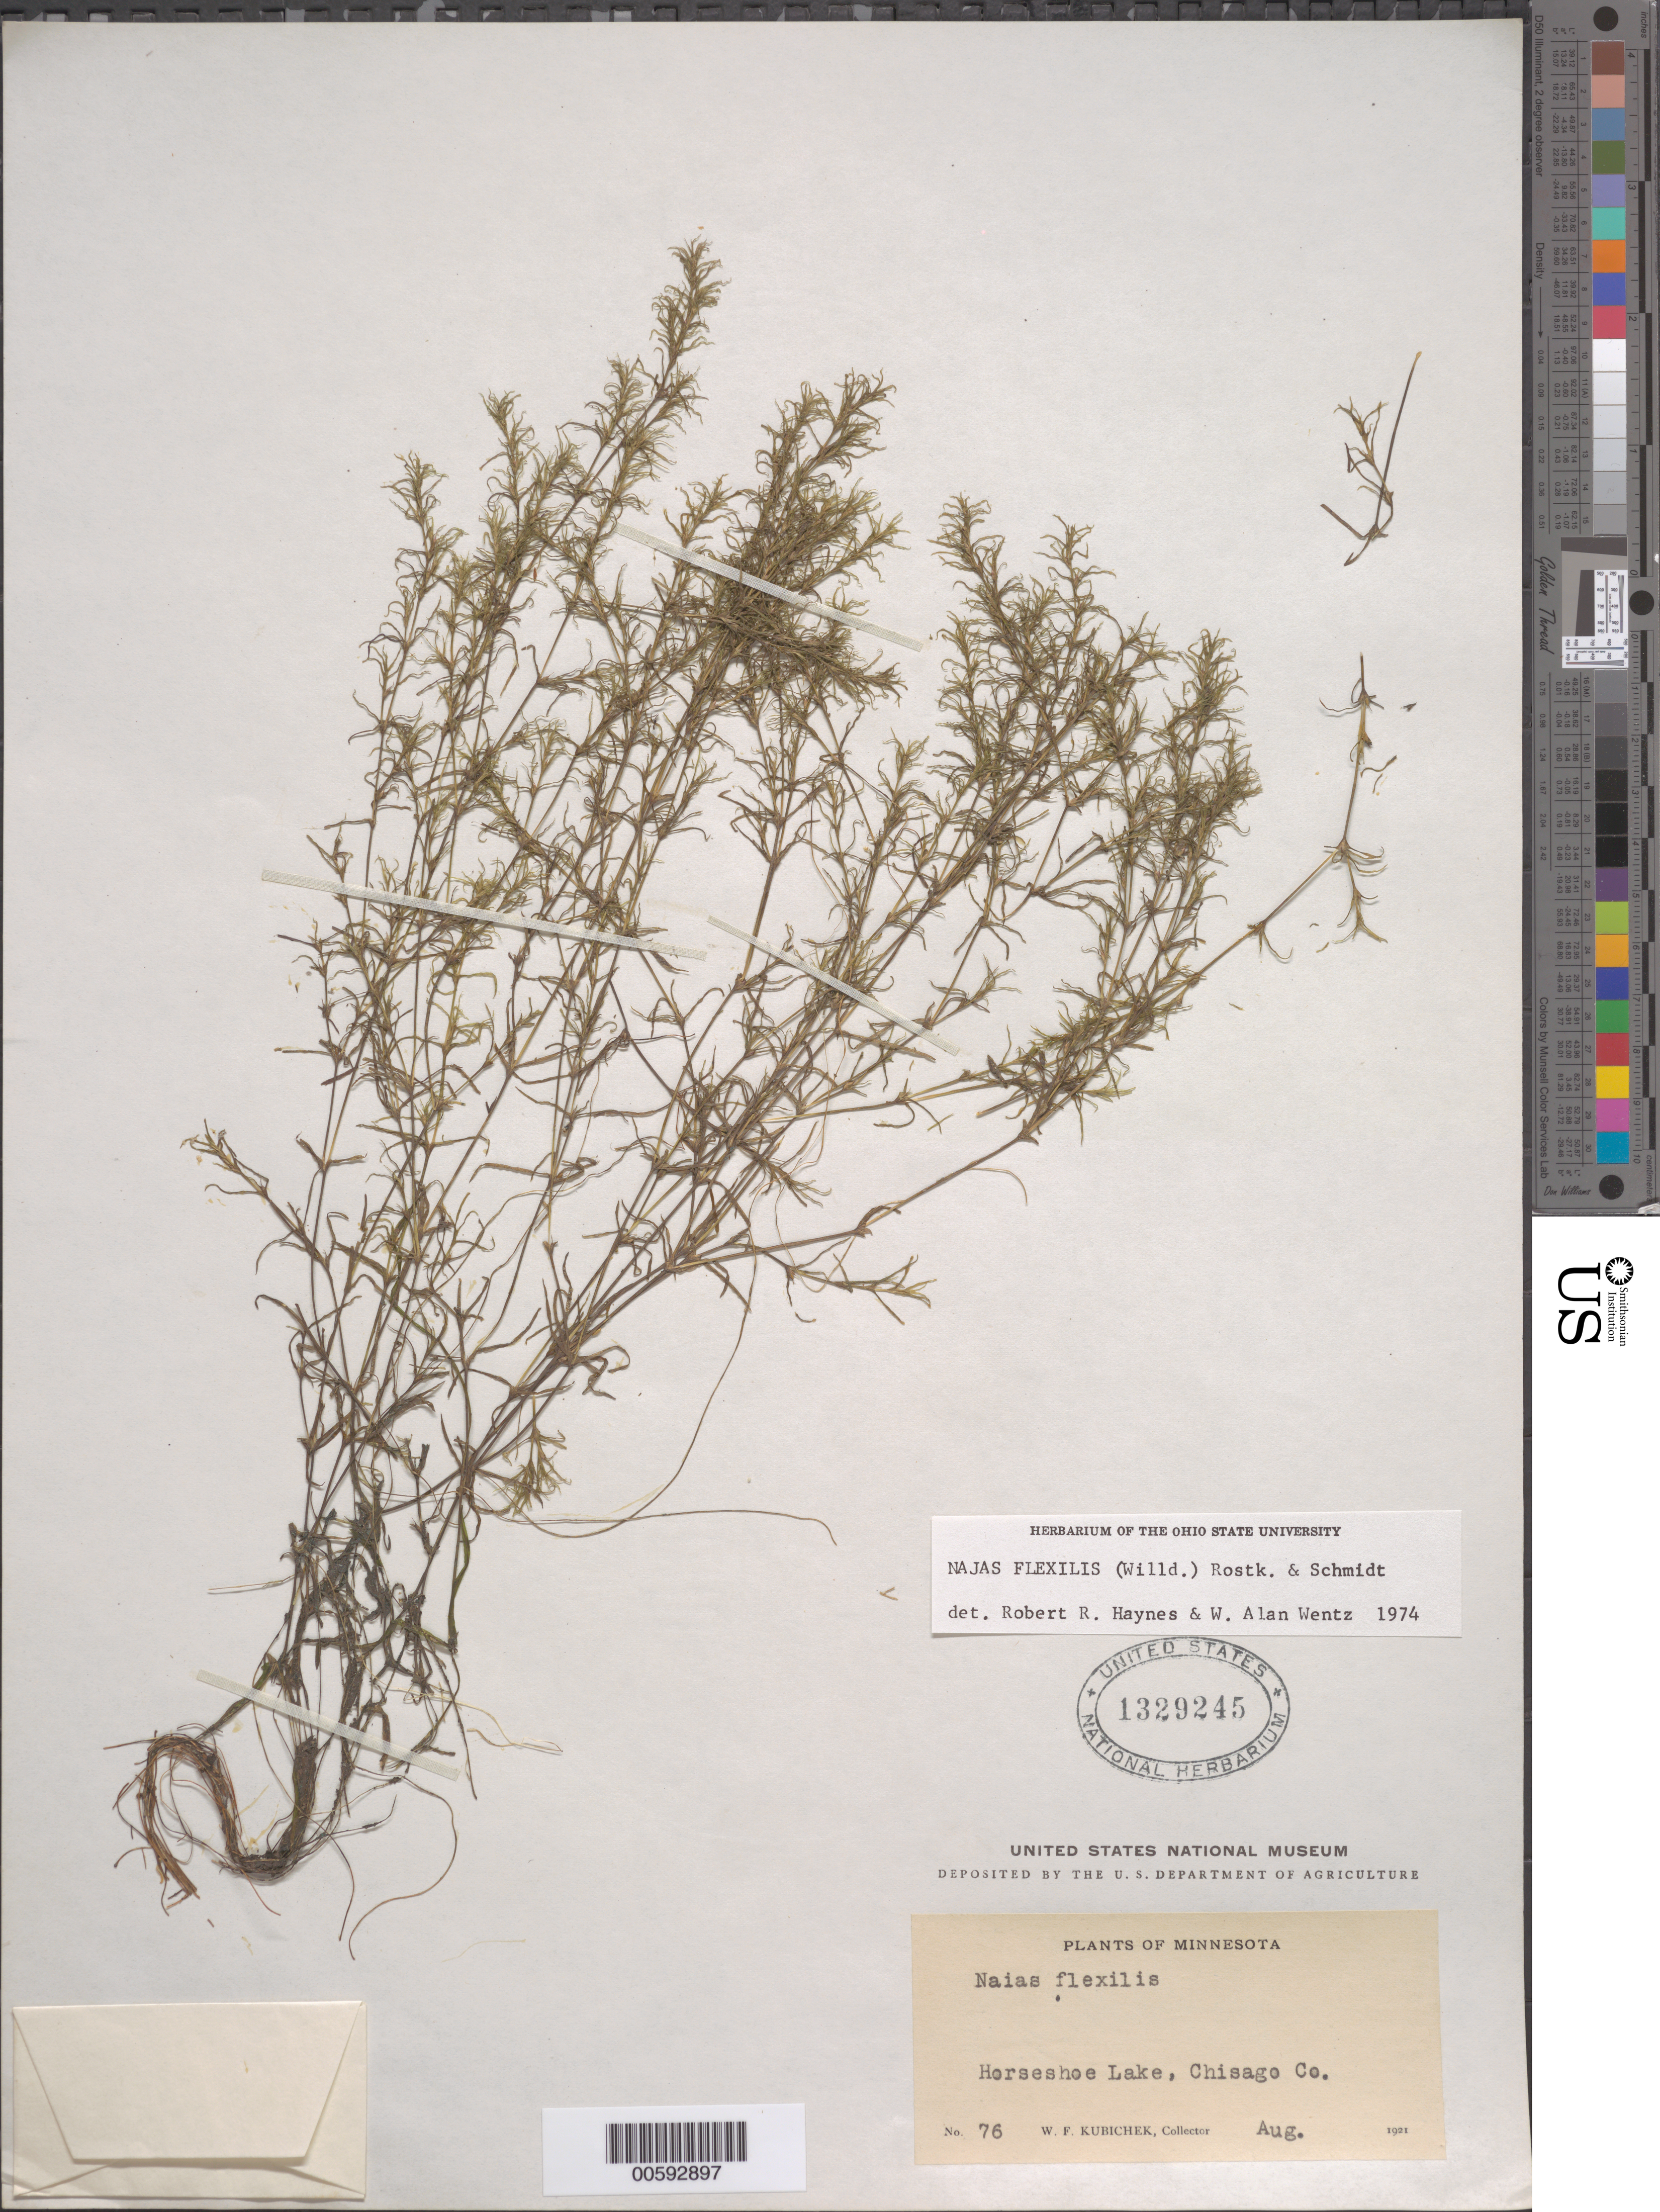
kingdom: Plantae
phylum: Tracheophyta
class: Liliopsida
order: Alismatales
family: Hydrocharitaceae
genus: Najas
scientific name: Najas flexilis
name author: (Willd.) Rostk. & Schmidt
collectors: W. Kubichek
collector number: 76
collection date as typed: Aug 1921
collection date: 1921-08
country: United States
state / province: Minnesota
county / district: Chisago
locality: Horseshoe Lake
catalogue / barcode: US 1329245